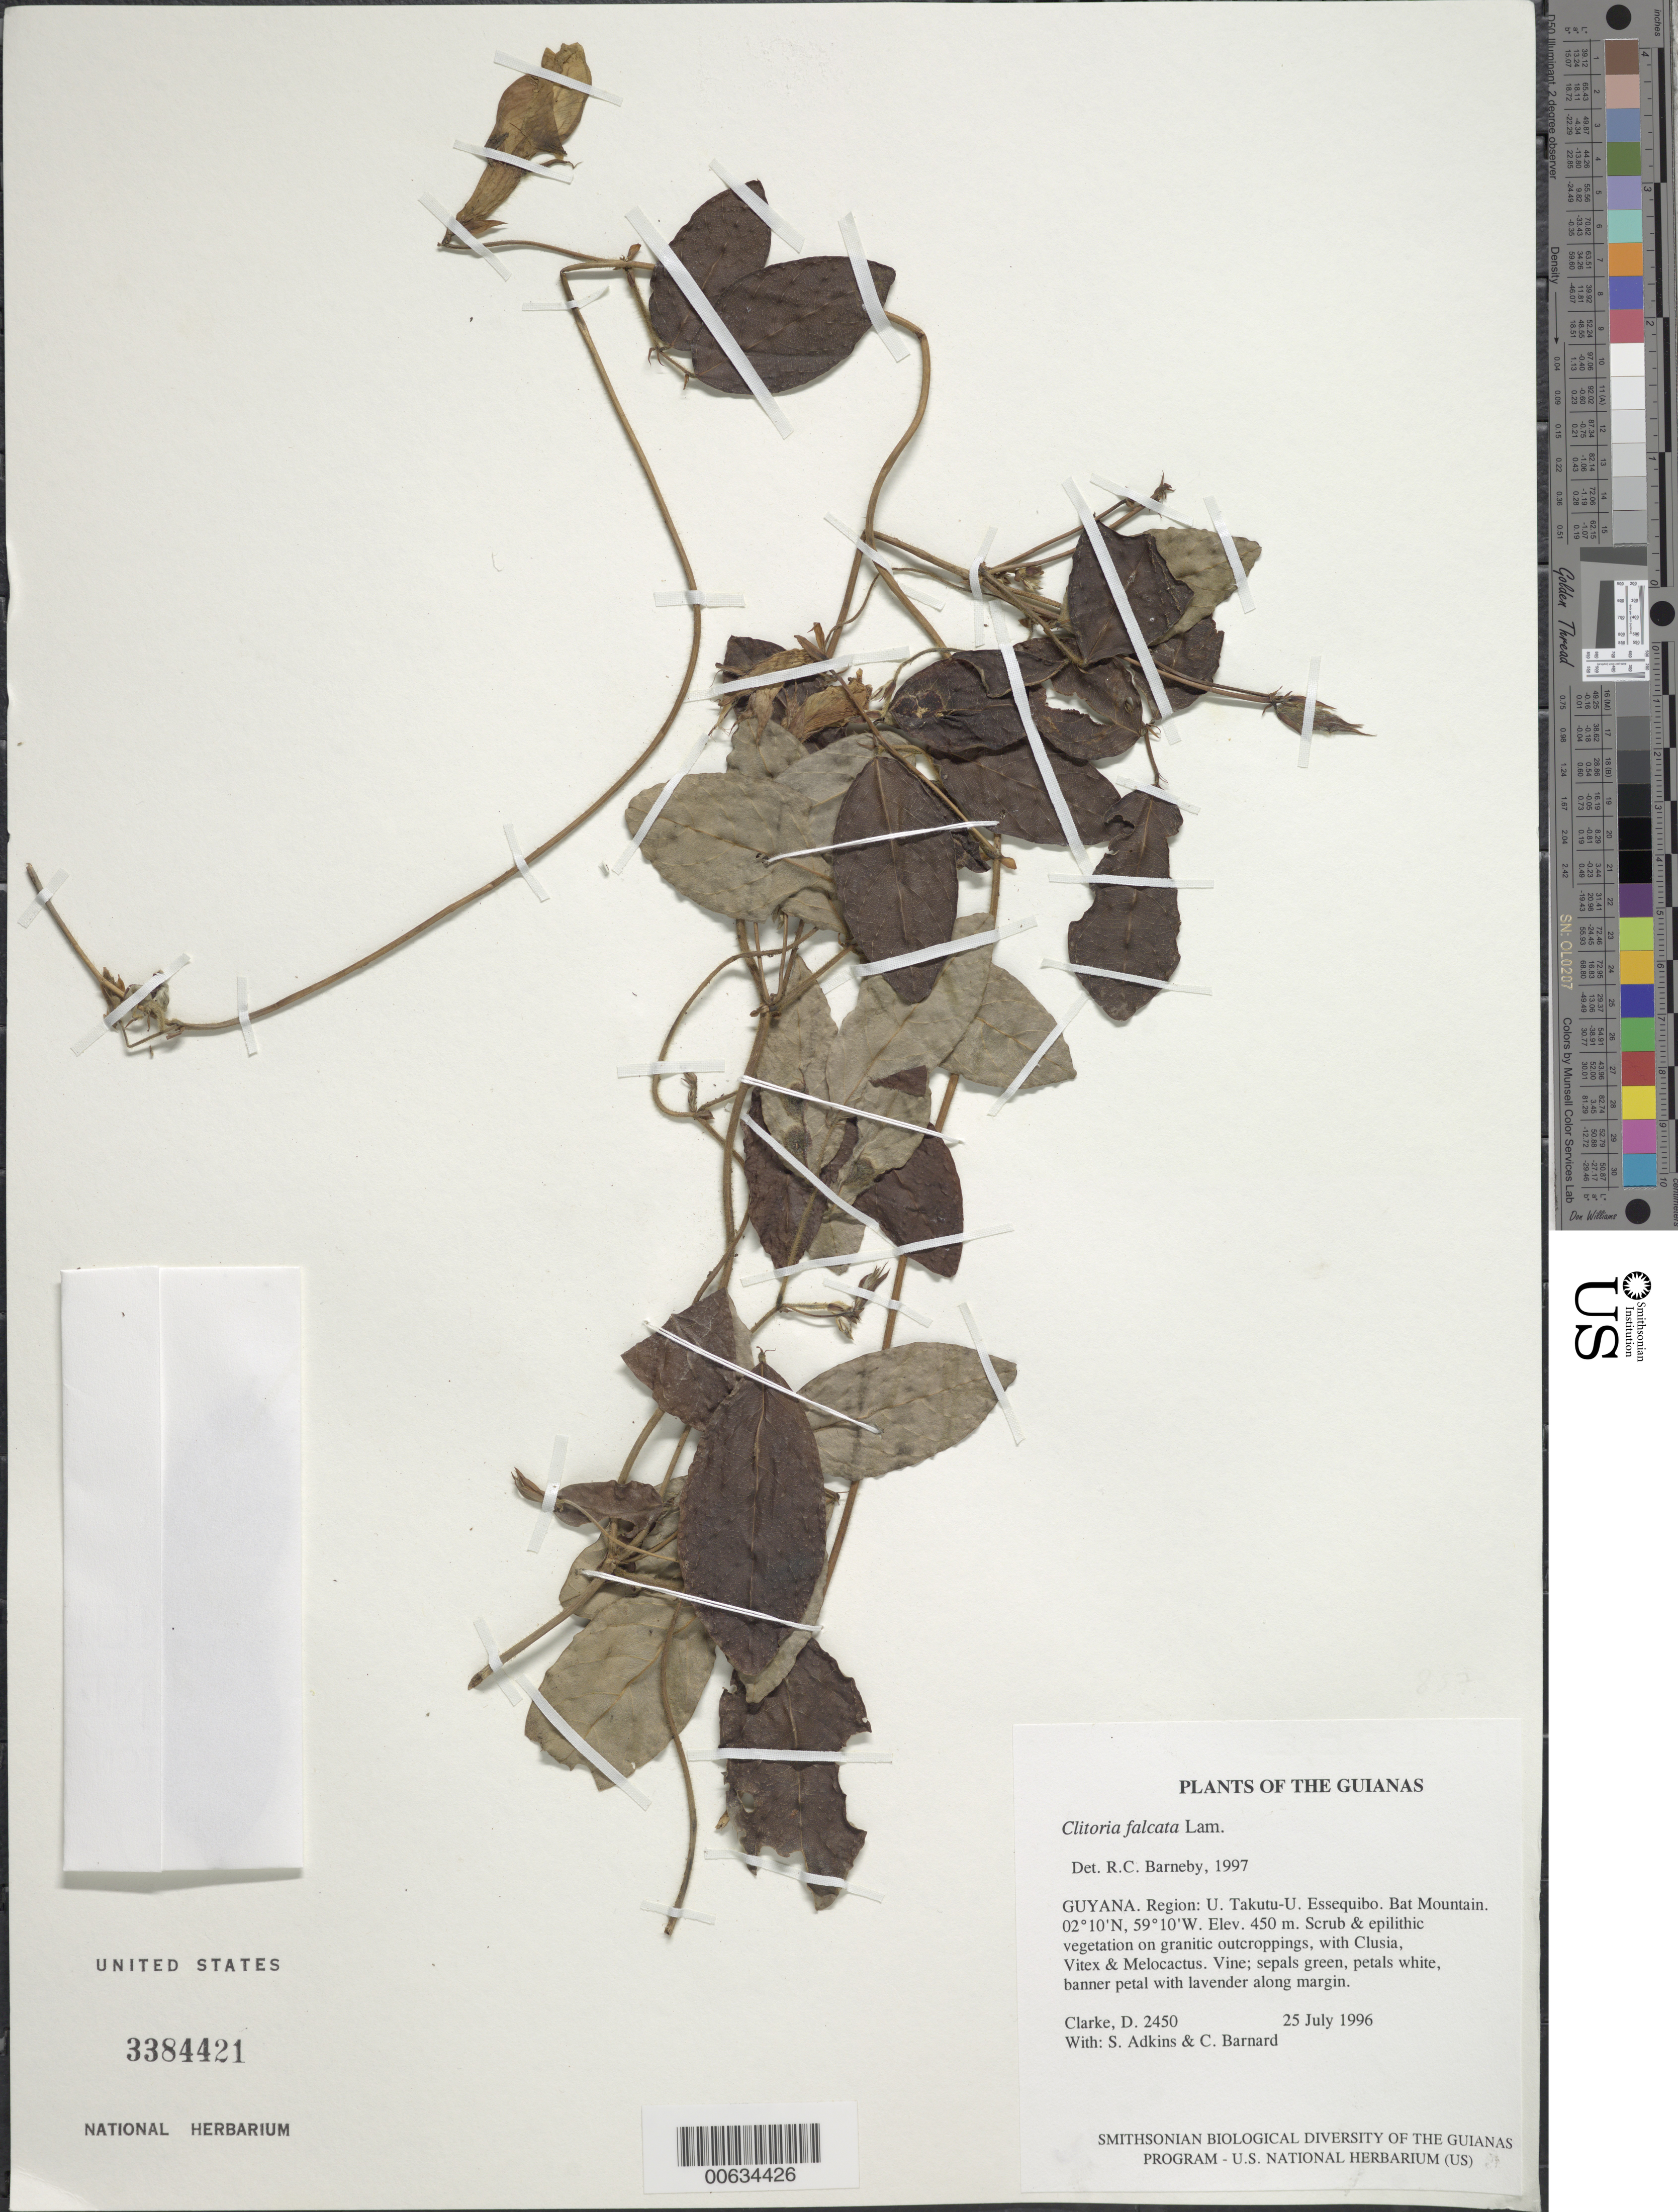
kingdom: Plantae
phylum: Tracheophyta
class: Magnoliopsida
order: Fabales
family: Fabaceae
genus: Clitoria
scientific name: Clitoria falcata var. falcata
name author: Lam.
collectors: H. D. Clarke, S. Adkins & C. Bernard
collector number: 2450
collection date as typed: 25 July 1996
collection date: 1996-07-25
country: Guyana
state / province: U. Takutu-U. Essequibo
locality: Bat Mountain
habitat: Scrub & epilithic vegetation on granitic outcroppings, with Clusia, Vitex & Melocactus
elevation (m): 450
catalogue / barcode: US 3384421